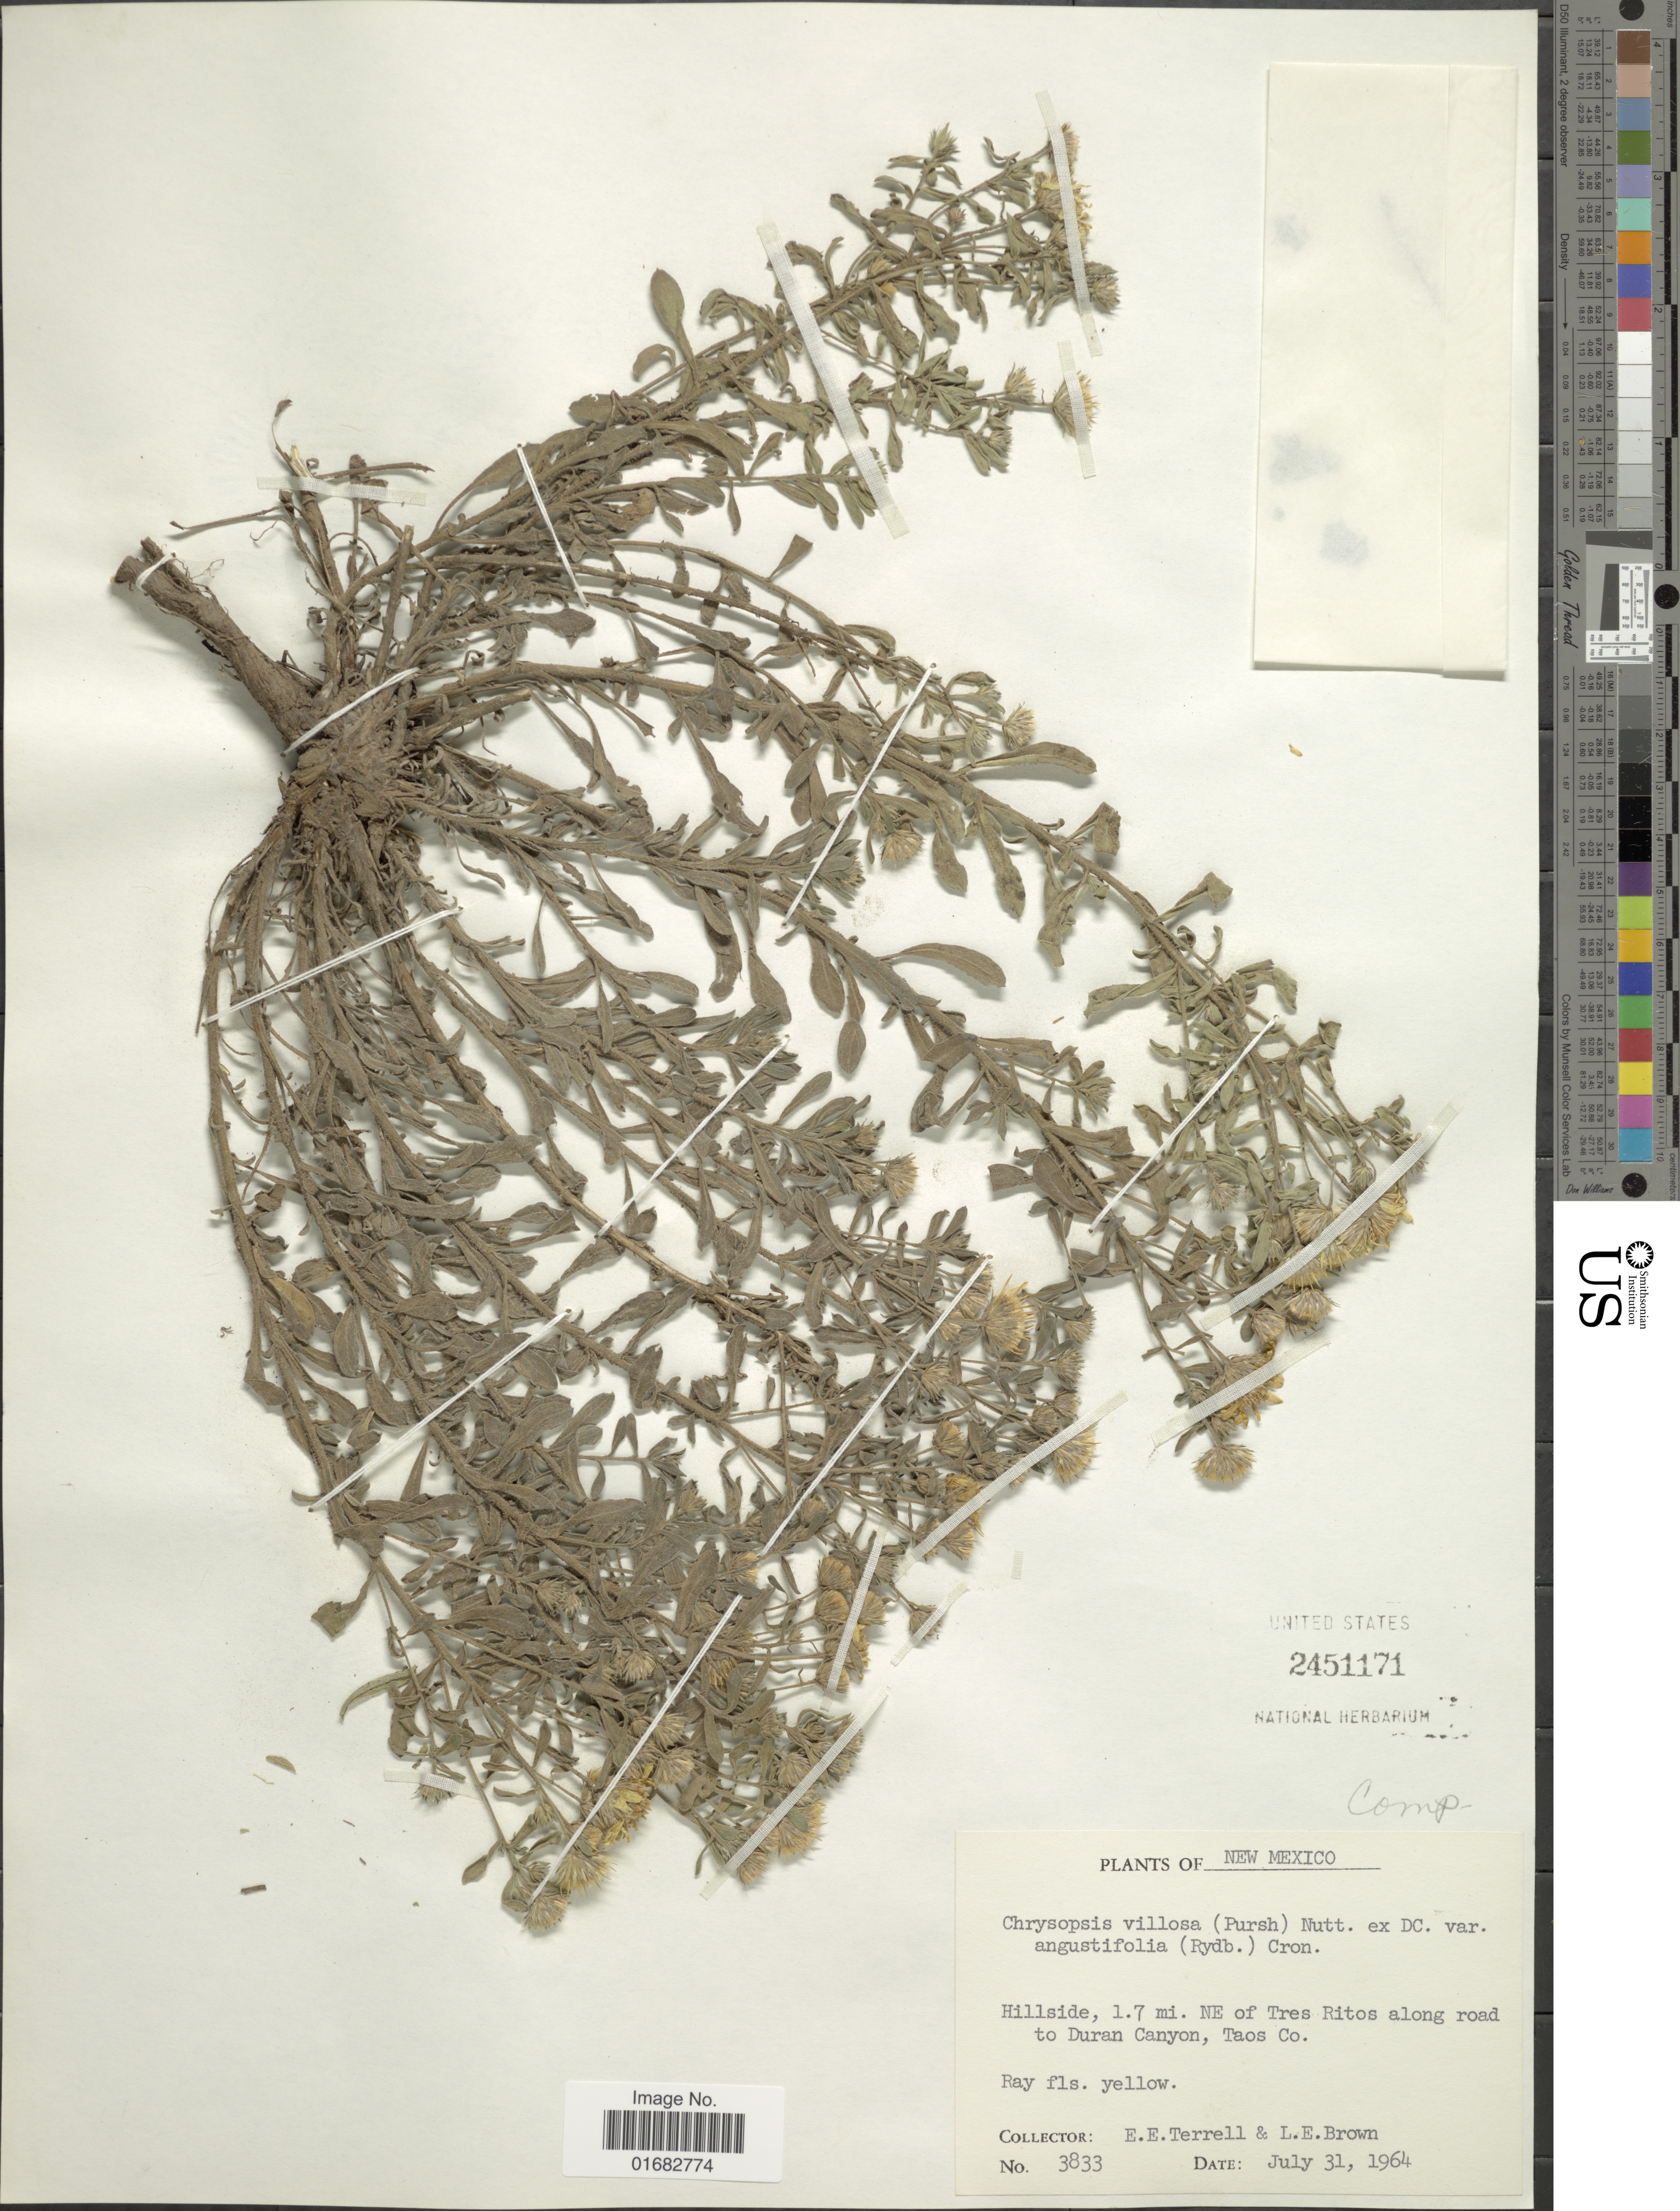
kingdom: Plantae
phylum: Tracheophyta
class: Magnoliopsida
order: Asterales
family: Asteraceae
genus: Heterotheca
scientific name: Heterotheca villosa var. angustifolia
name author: (Rydb.) V.L. Harms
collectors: E. E. Terrell & L. E. Brown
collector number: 3833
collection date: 1964-07-31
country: United States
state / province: New Mexico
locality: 1.7 mi. NE of Tres Ritos along road to Duran Canyon, Taos Co.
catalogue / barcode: US 2451171